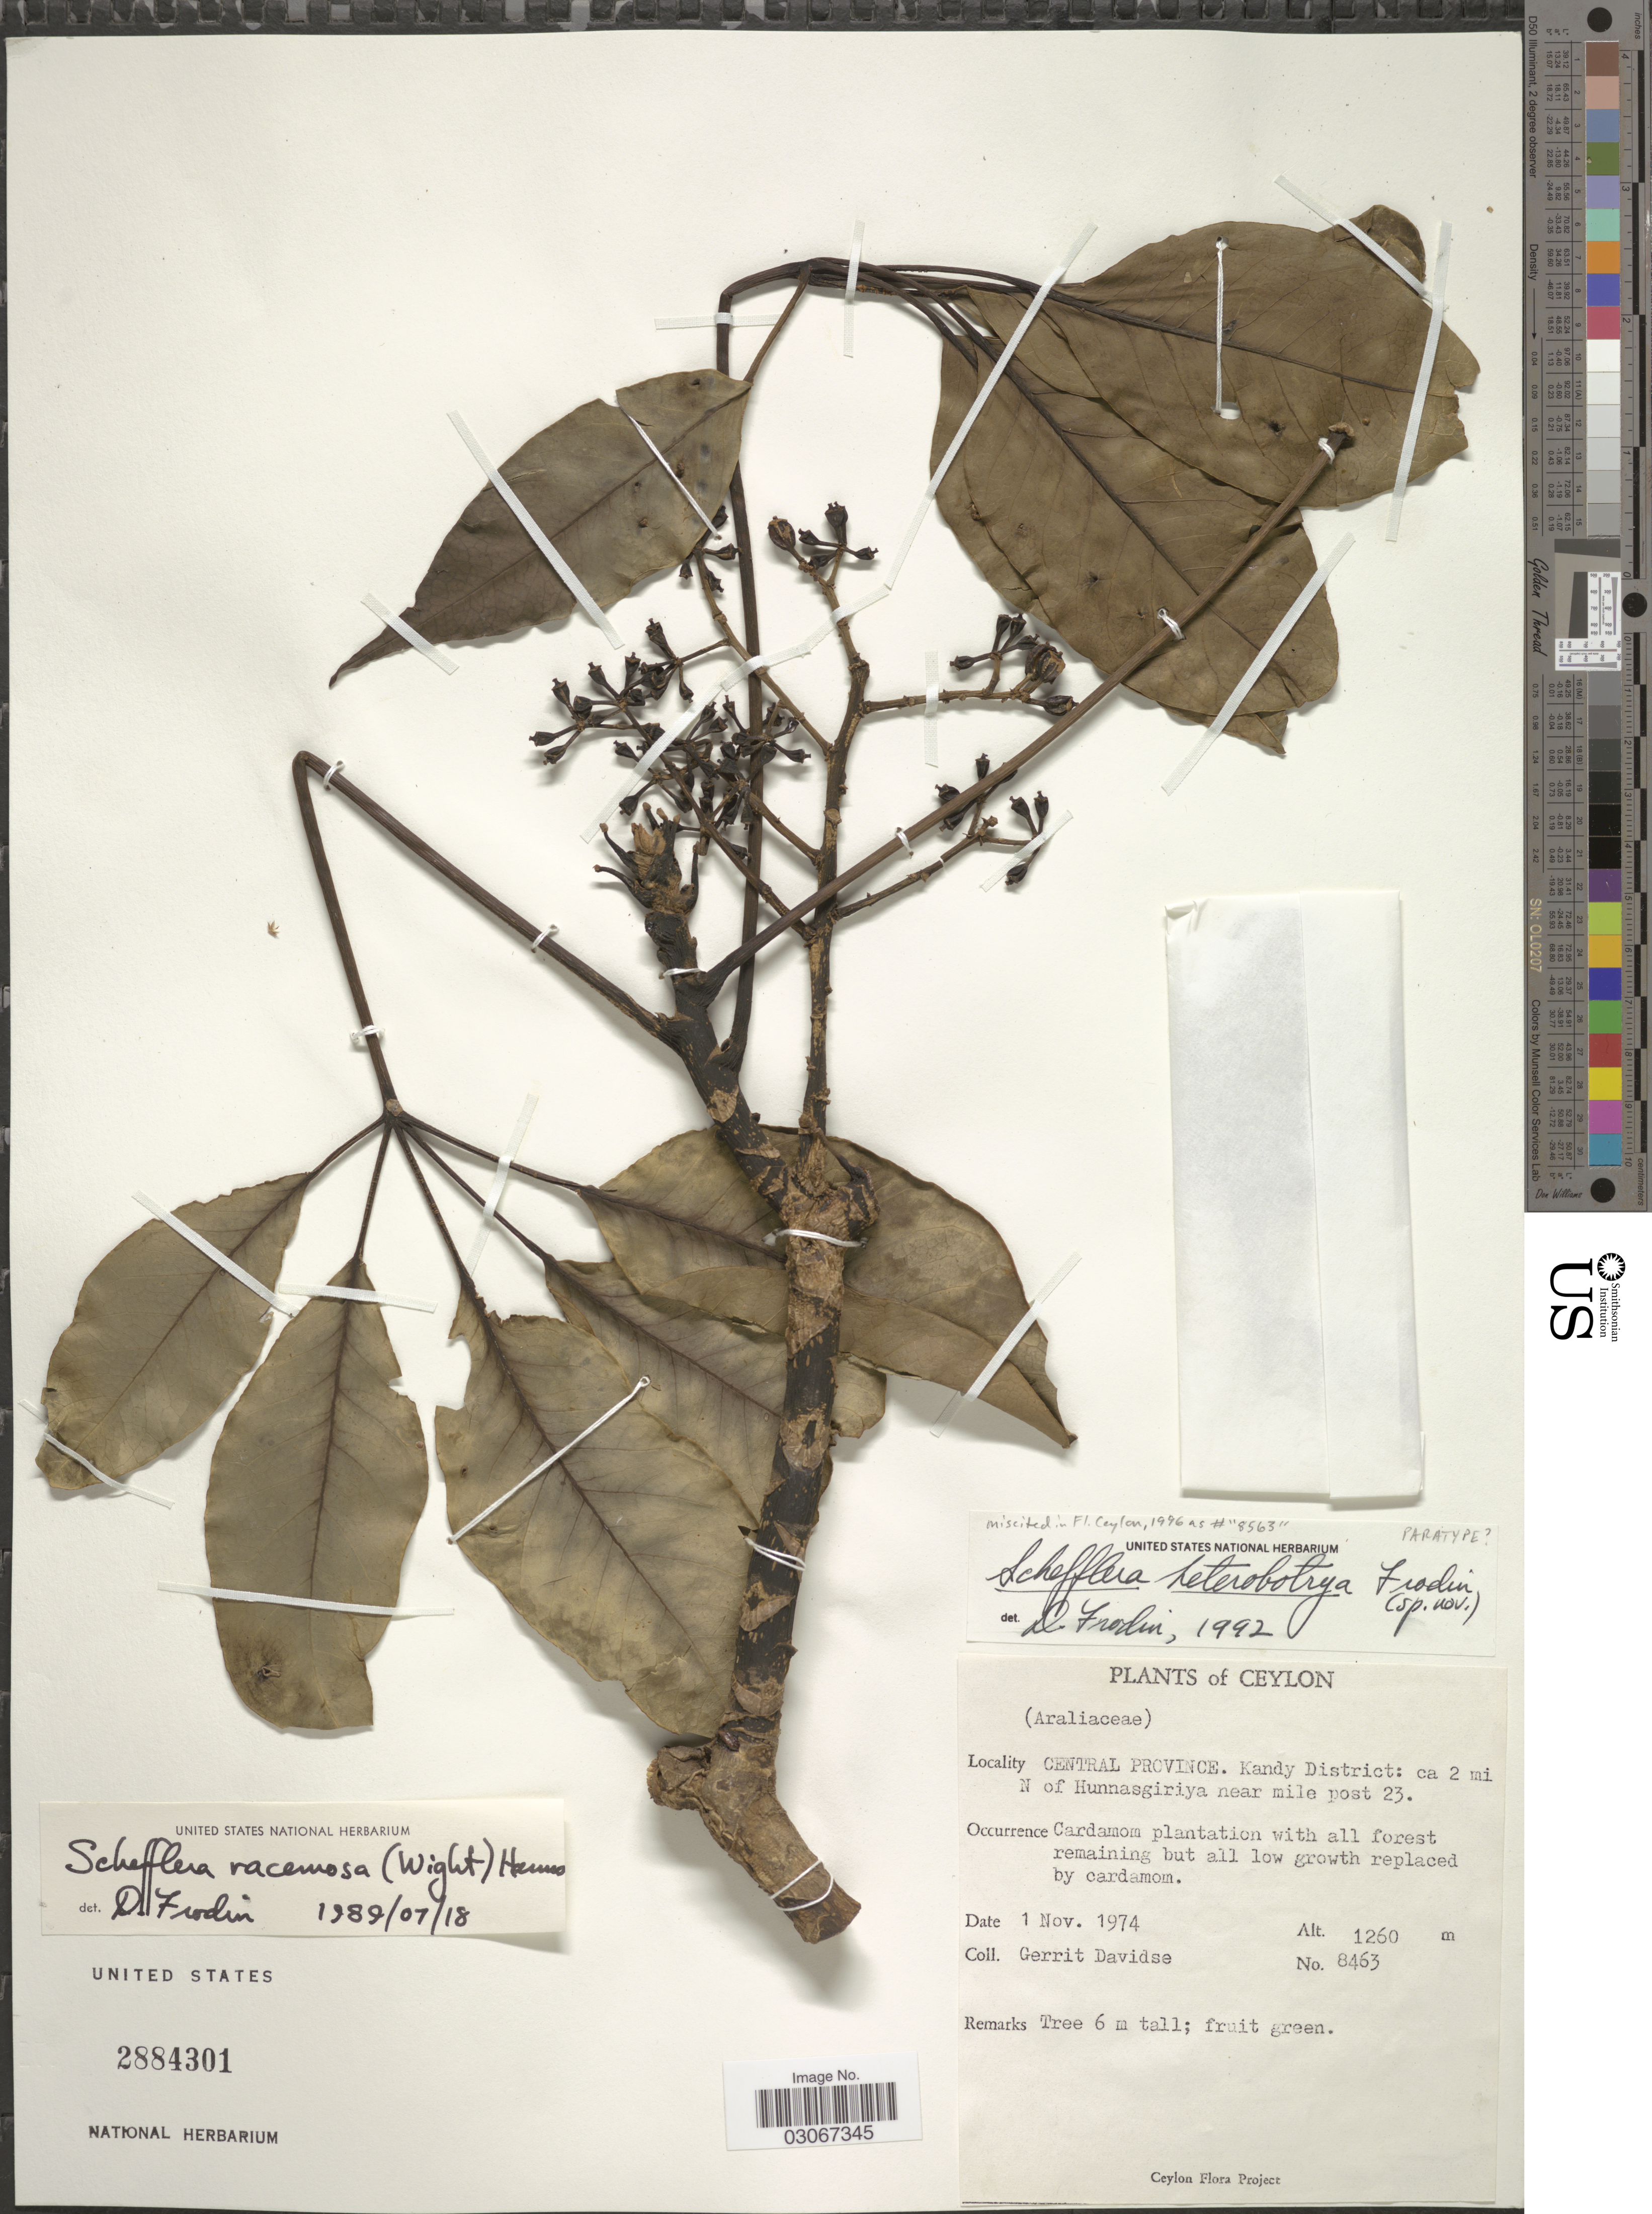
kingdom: Plantae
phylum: Tracheophyta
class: Magnoliopsida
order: Apiales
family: Araliaceae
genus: Schefflera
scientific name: Schefflera heterobotrya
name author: Frodin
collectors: G. Davidse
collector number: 8463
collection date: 1974-11-01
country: Sri Lanka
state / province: Central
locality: Ceylon, Central Province, Kandy District: ca 2 mi N of Hunnasgiriya near mile post 23.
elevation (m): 1260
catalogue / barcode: US 2884301